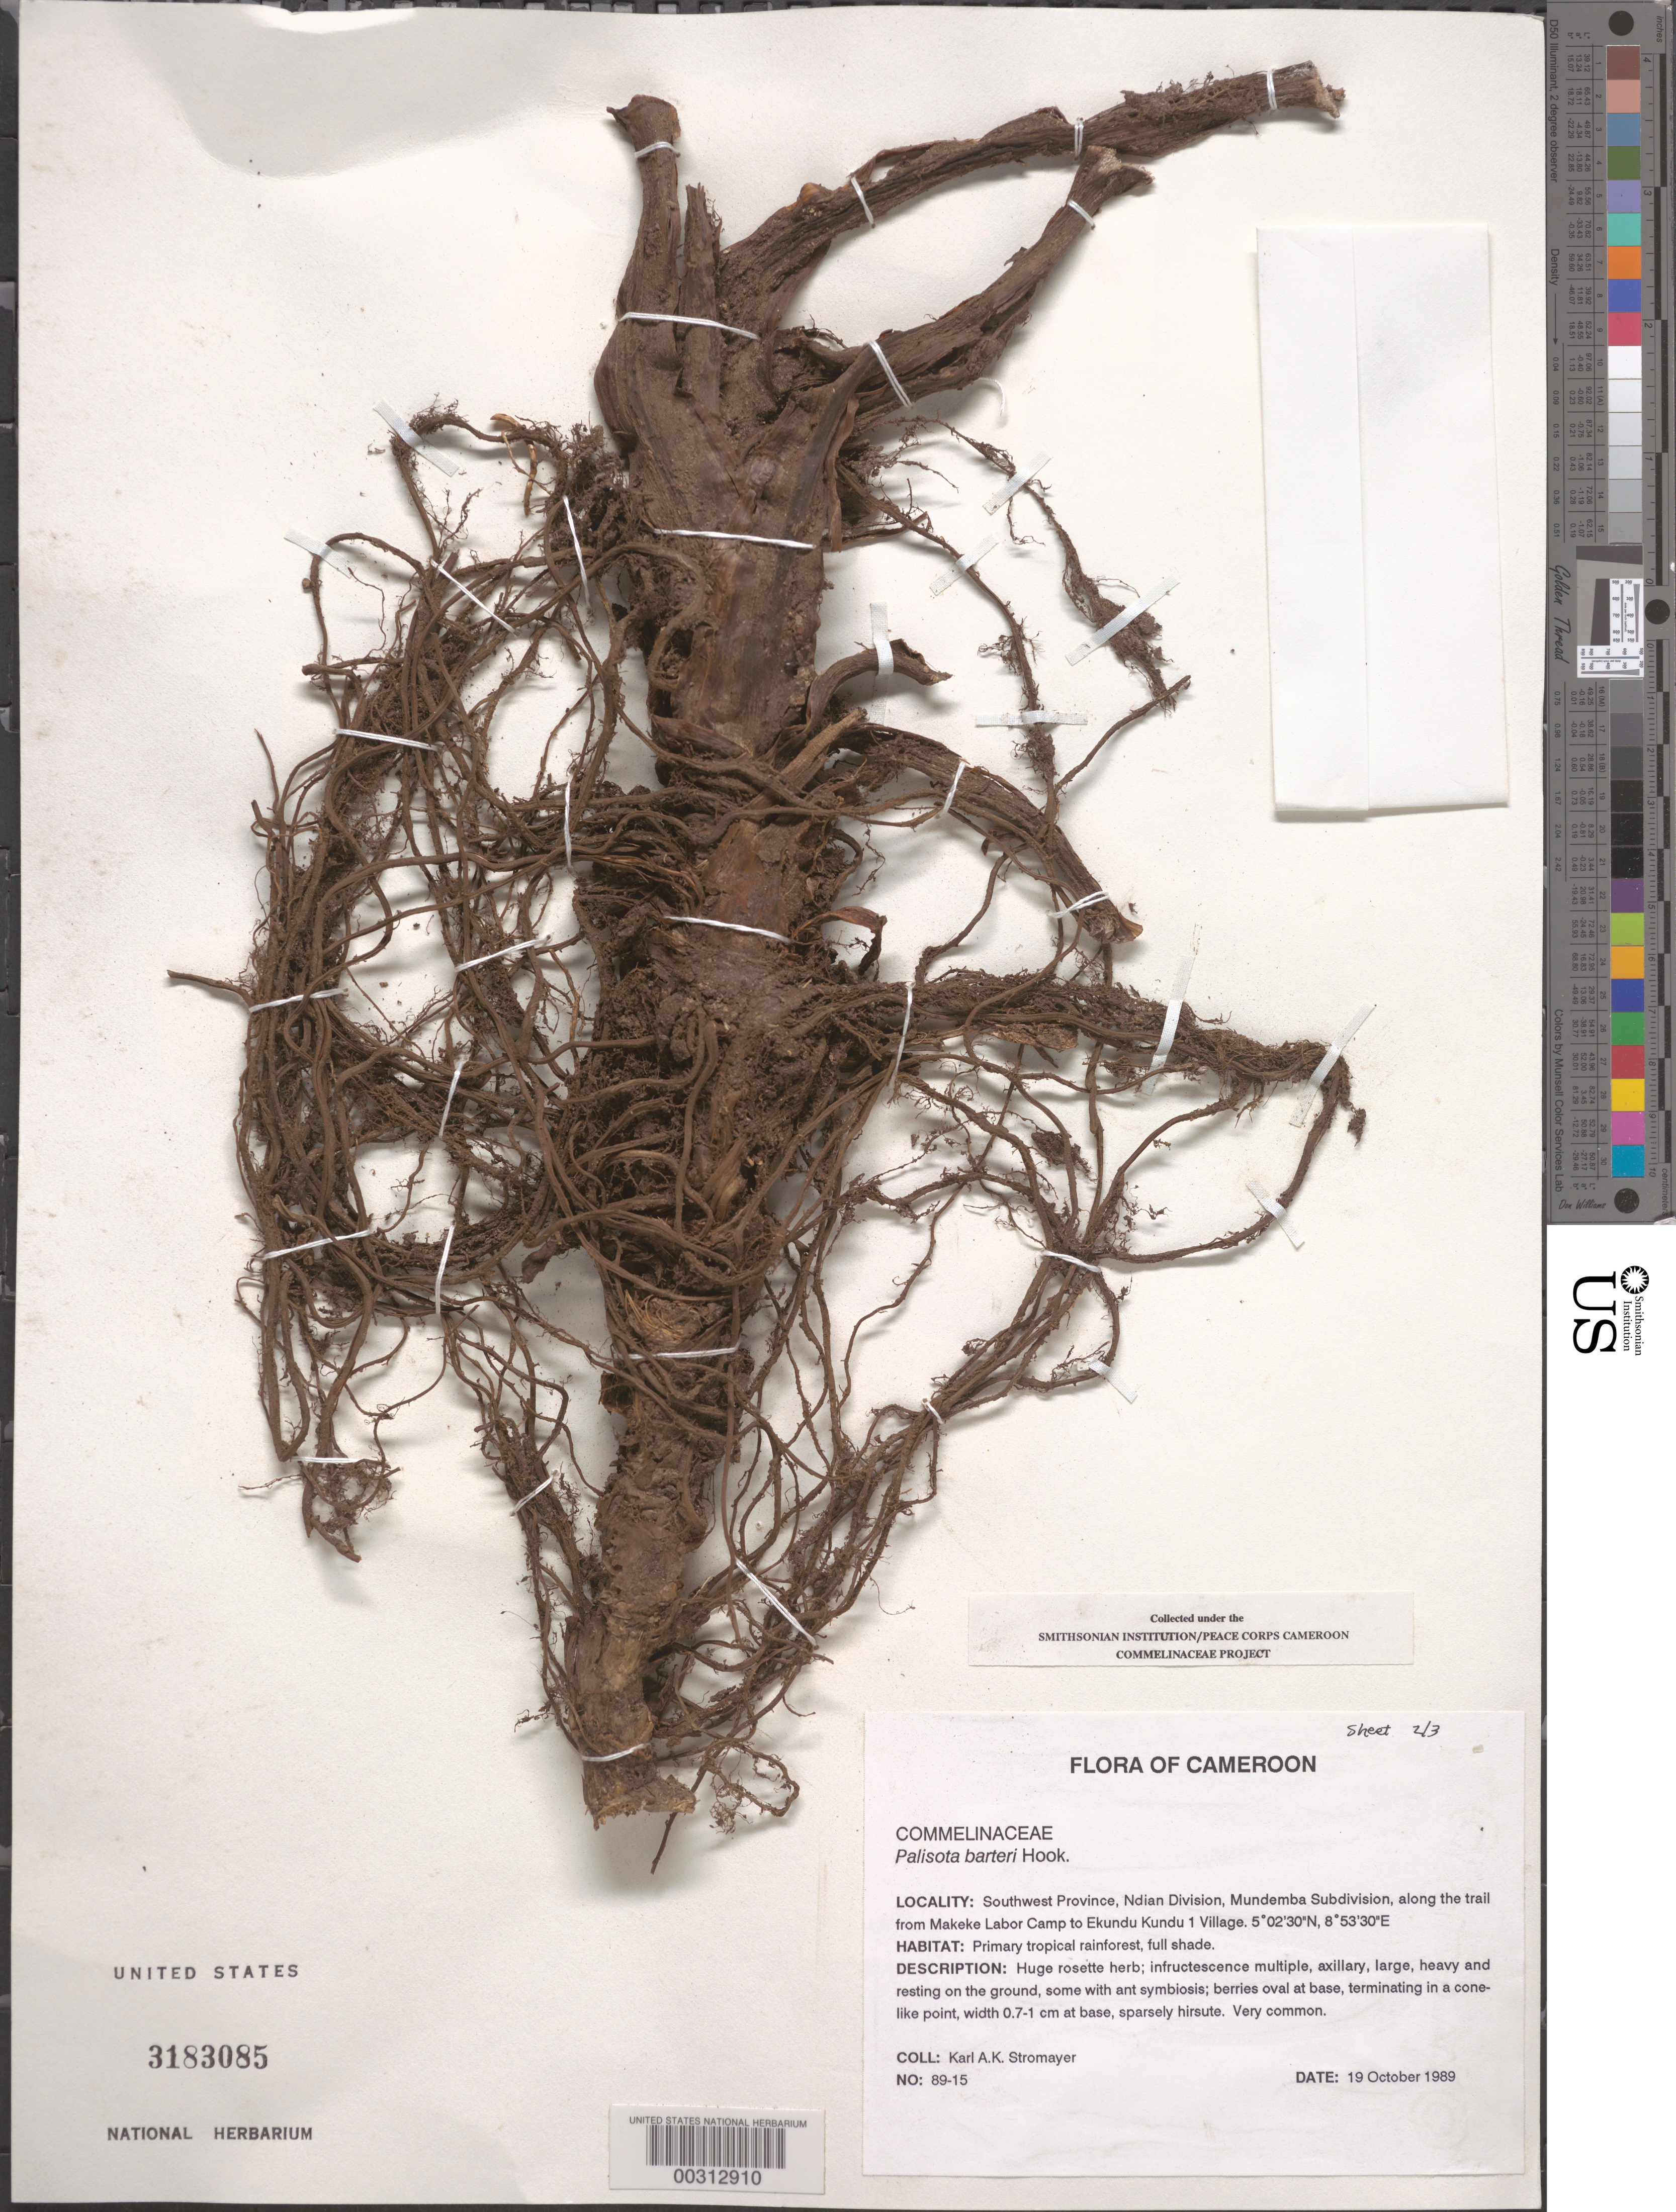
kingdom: Plantae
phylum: Tracheophyta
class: Liliopsida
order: Commelinales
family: Commelinaceae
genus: Palisota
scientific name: Palisota barteri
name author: Hook.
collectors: K. A. Stromayer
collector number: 89-15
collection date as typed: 19 Oct 1989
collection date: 1989-10-19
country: Cameroon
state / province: Sud-Ouest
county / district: Ndian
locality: Ndian div, mundemba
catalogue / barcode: US 3183085